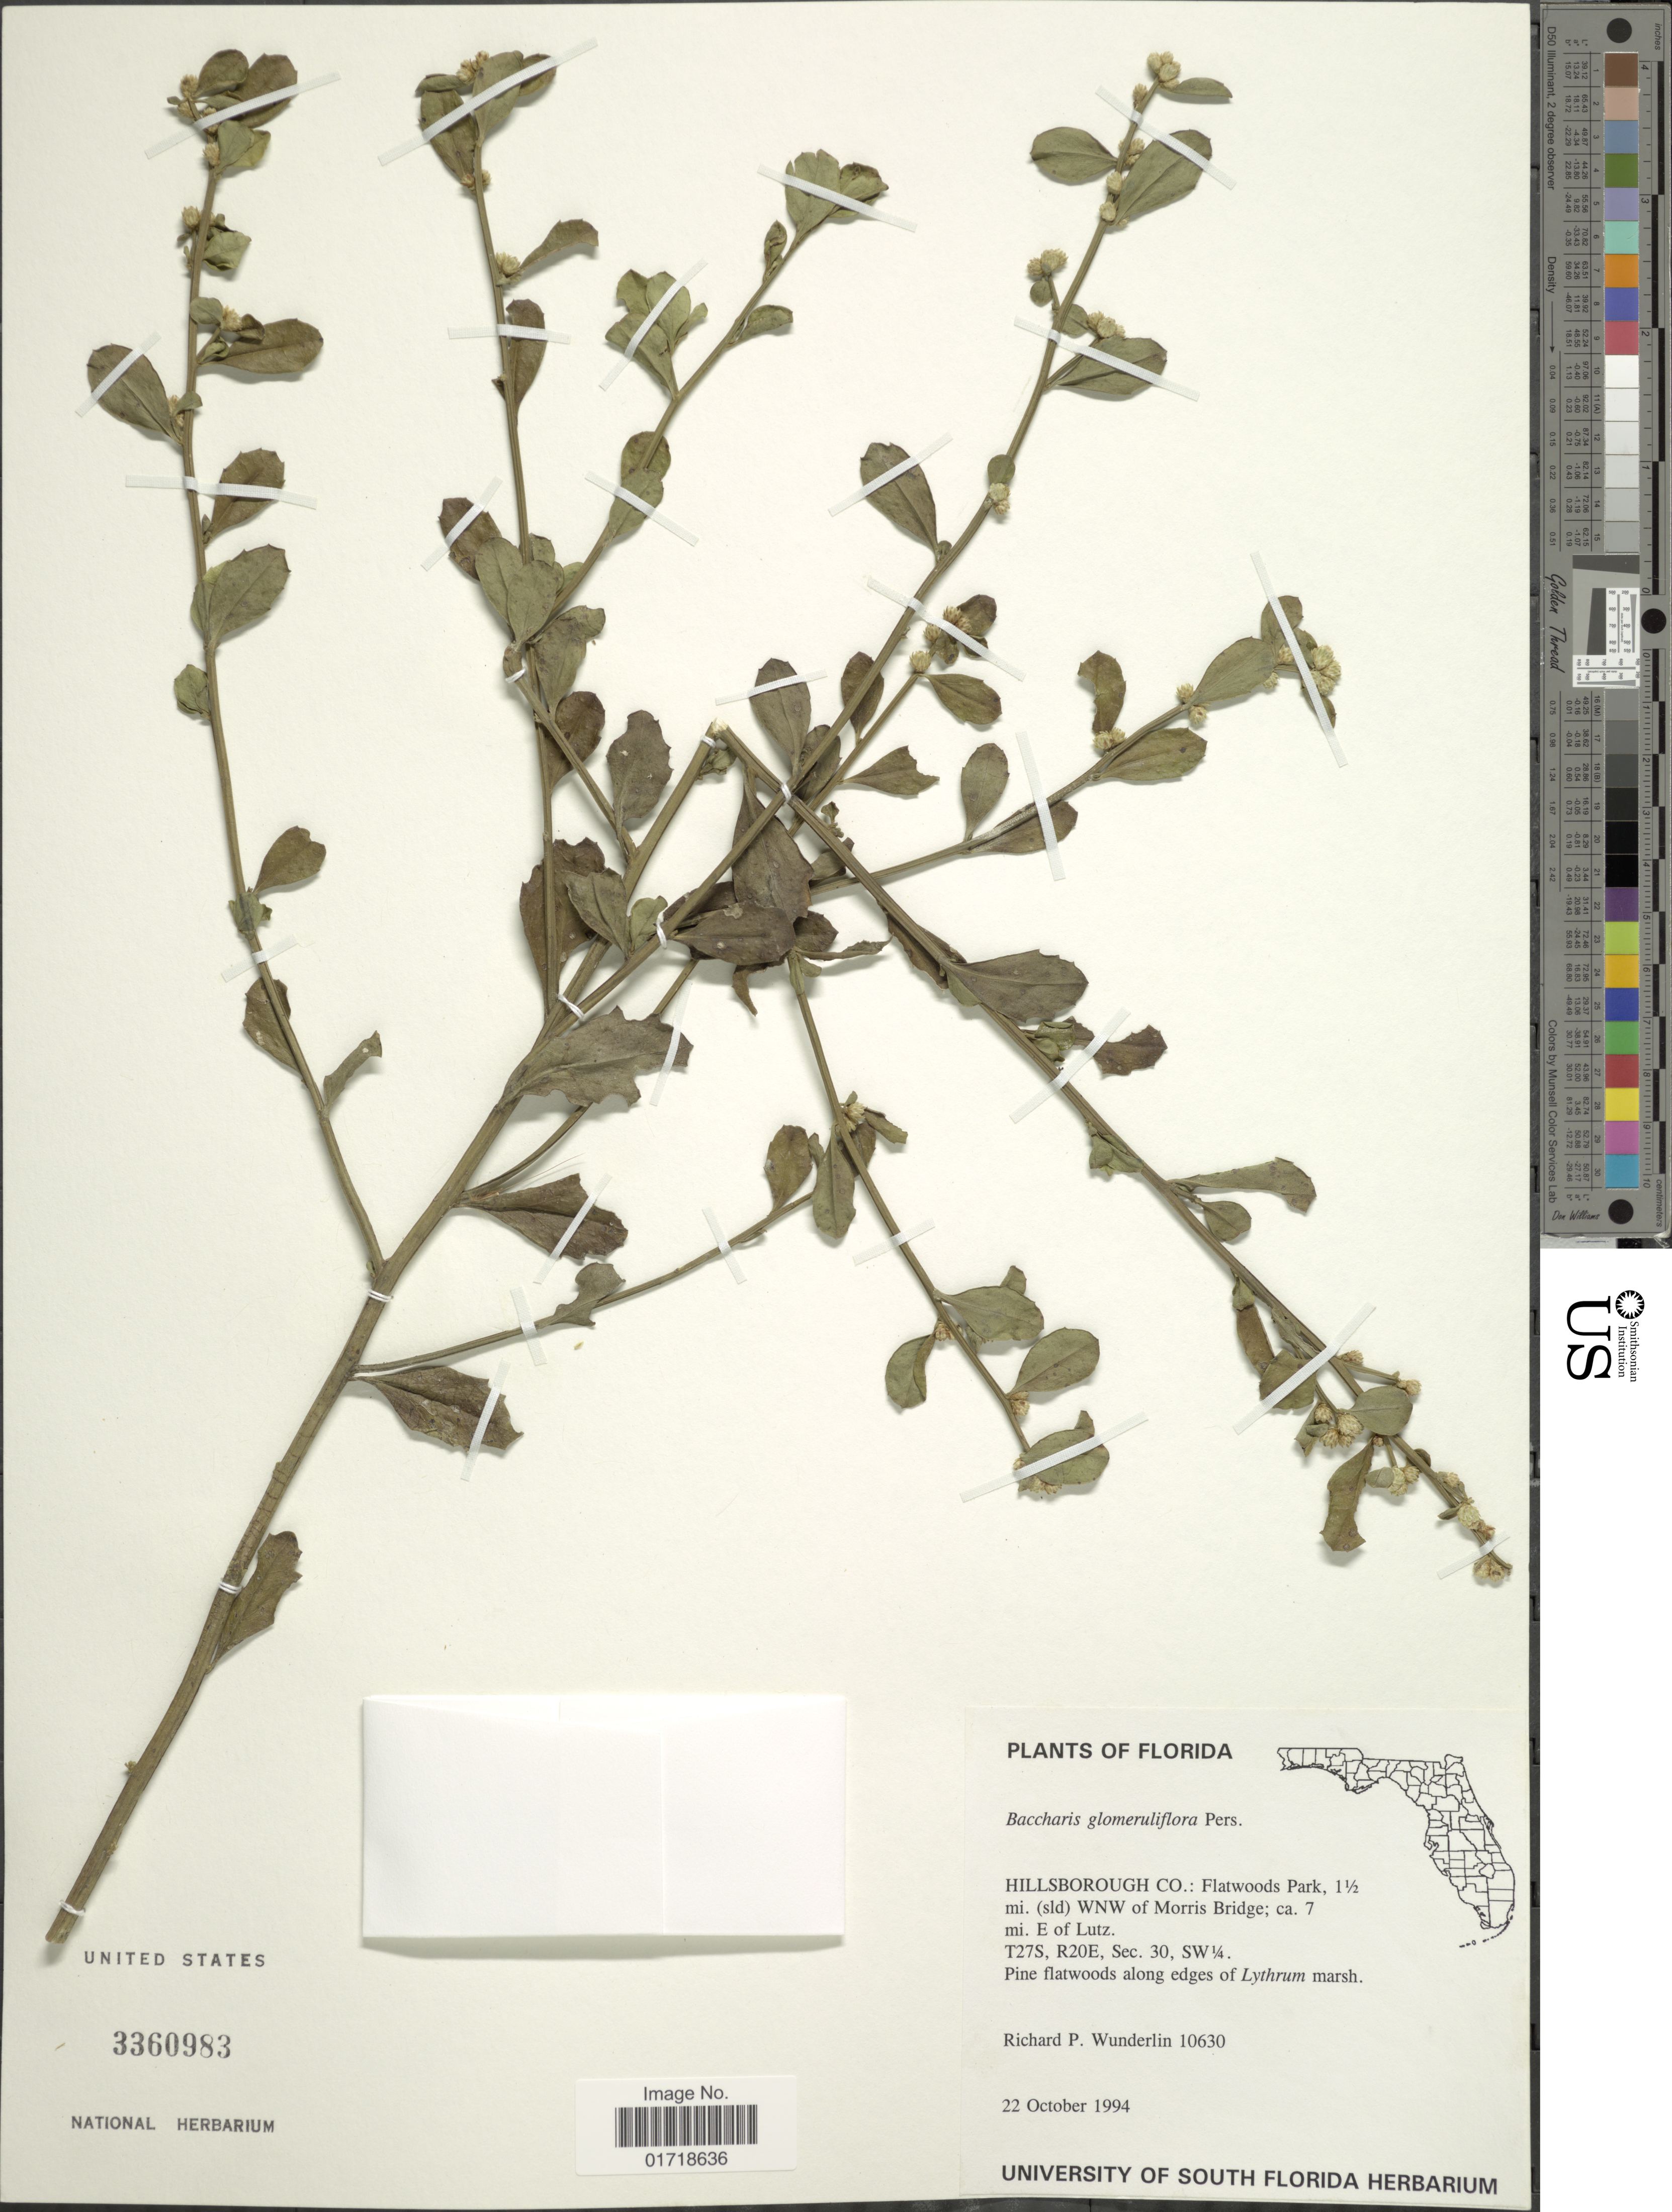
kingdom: Plantae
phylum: Tracheophyta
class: Magnoliopsida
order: Asterales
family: Asteraceae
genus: Baccharis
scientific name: Baccharis glomeruliflora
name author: Pers.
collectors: R. P. Wunderlin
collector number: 10630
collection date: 1994-10-22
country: United States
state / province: Florida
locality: Hillsborough Co. Flatwoods Park, 1½ mi ( sld ) WNW of Morris Bridge, ca 7 mi E of Lutz, T27S, R20E, Sec. 30 SW ¼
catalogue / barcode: US 3360983